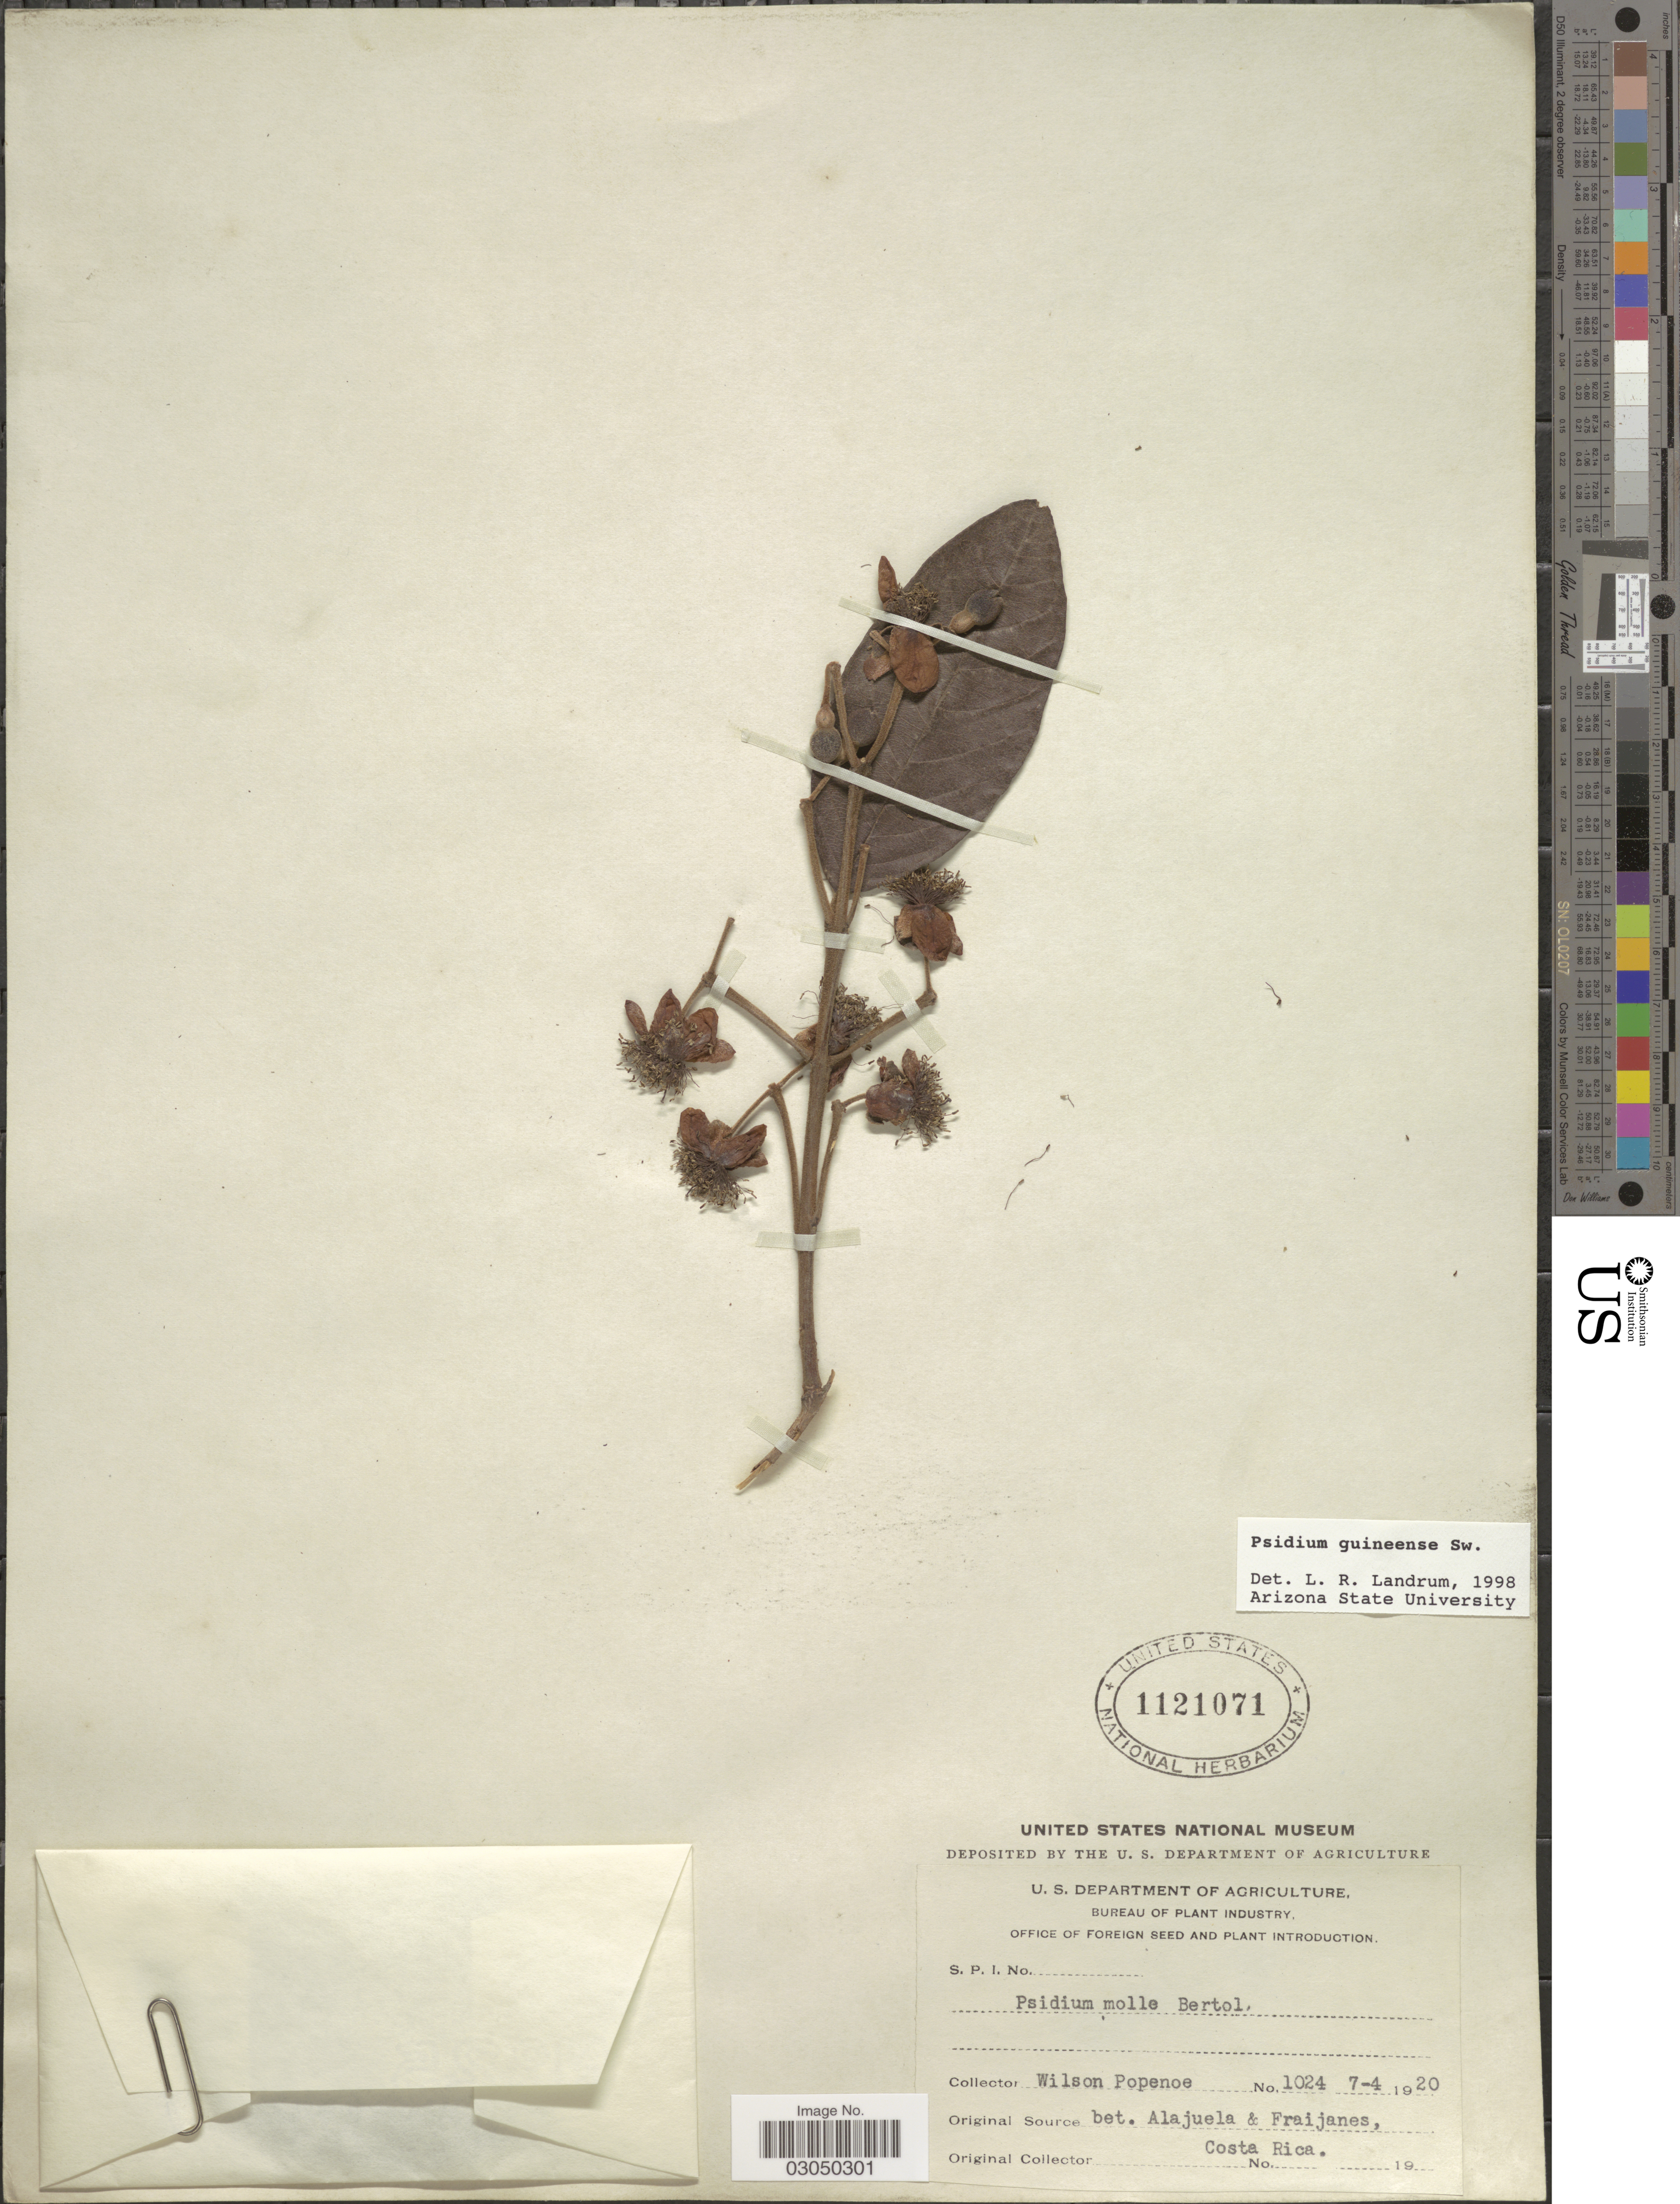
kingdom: Plantae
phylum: Tracheophyta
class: Magnoliopsida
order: Myrtales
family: Myrtaceae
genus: Psidium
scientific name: Psidium guineense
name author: Sw.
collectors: F. Popenoe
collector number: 1024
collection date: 1920-04-07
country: Costa Rica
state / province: Alajuela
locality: Bet. Alajuela & Fraijanes.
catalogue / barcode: US 1121071